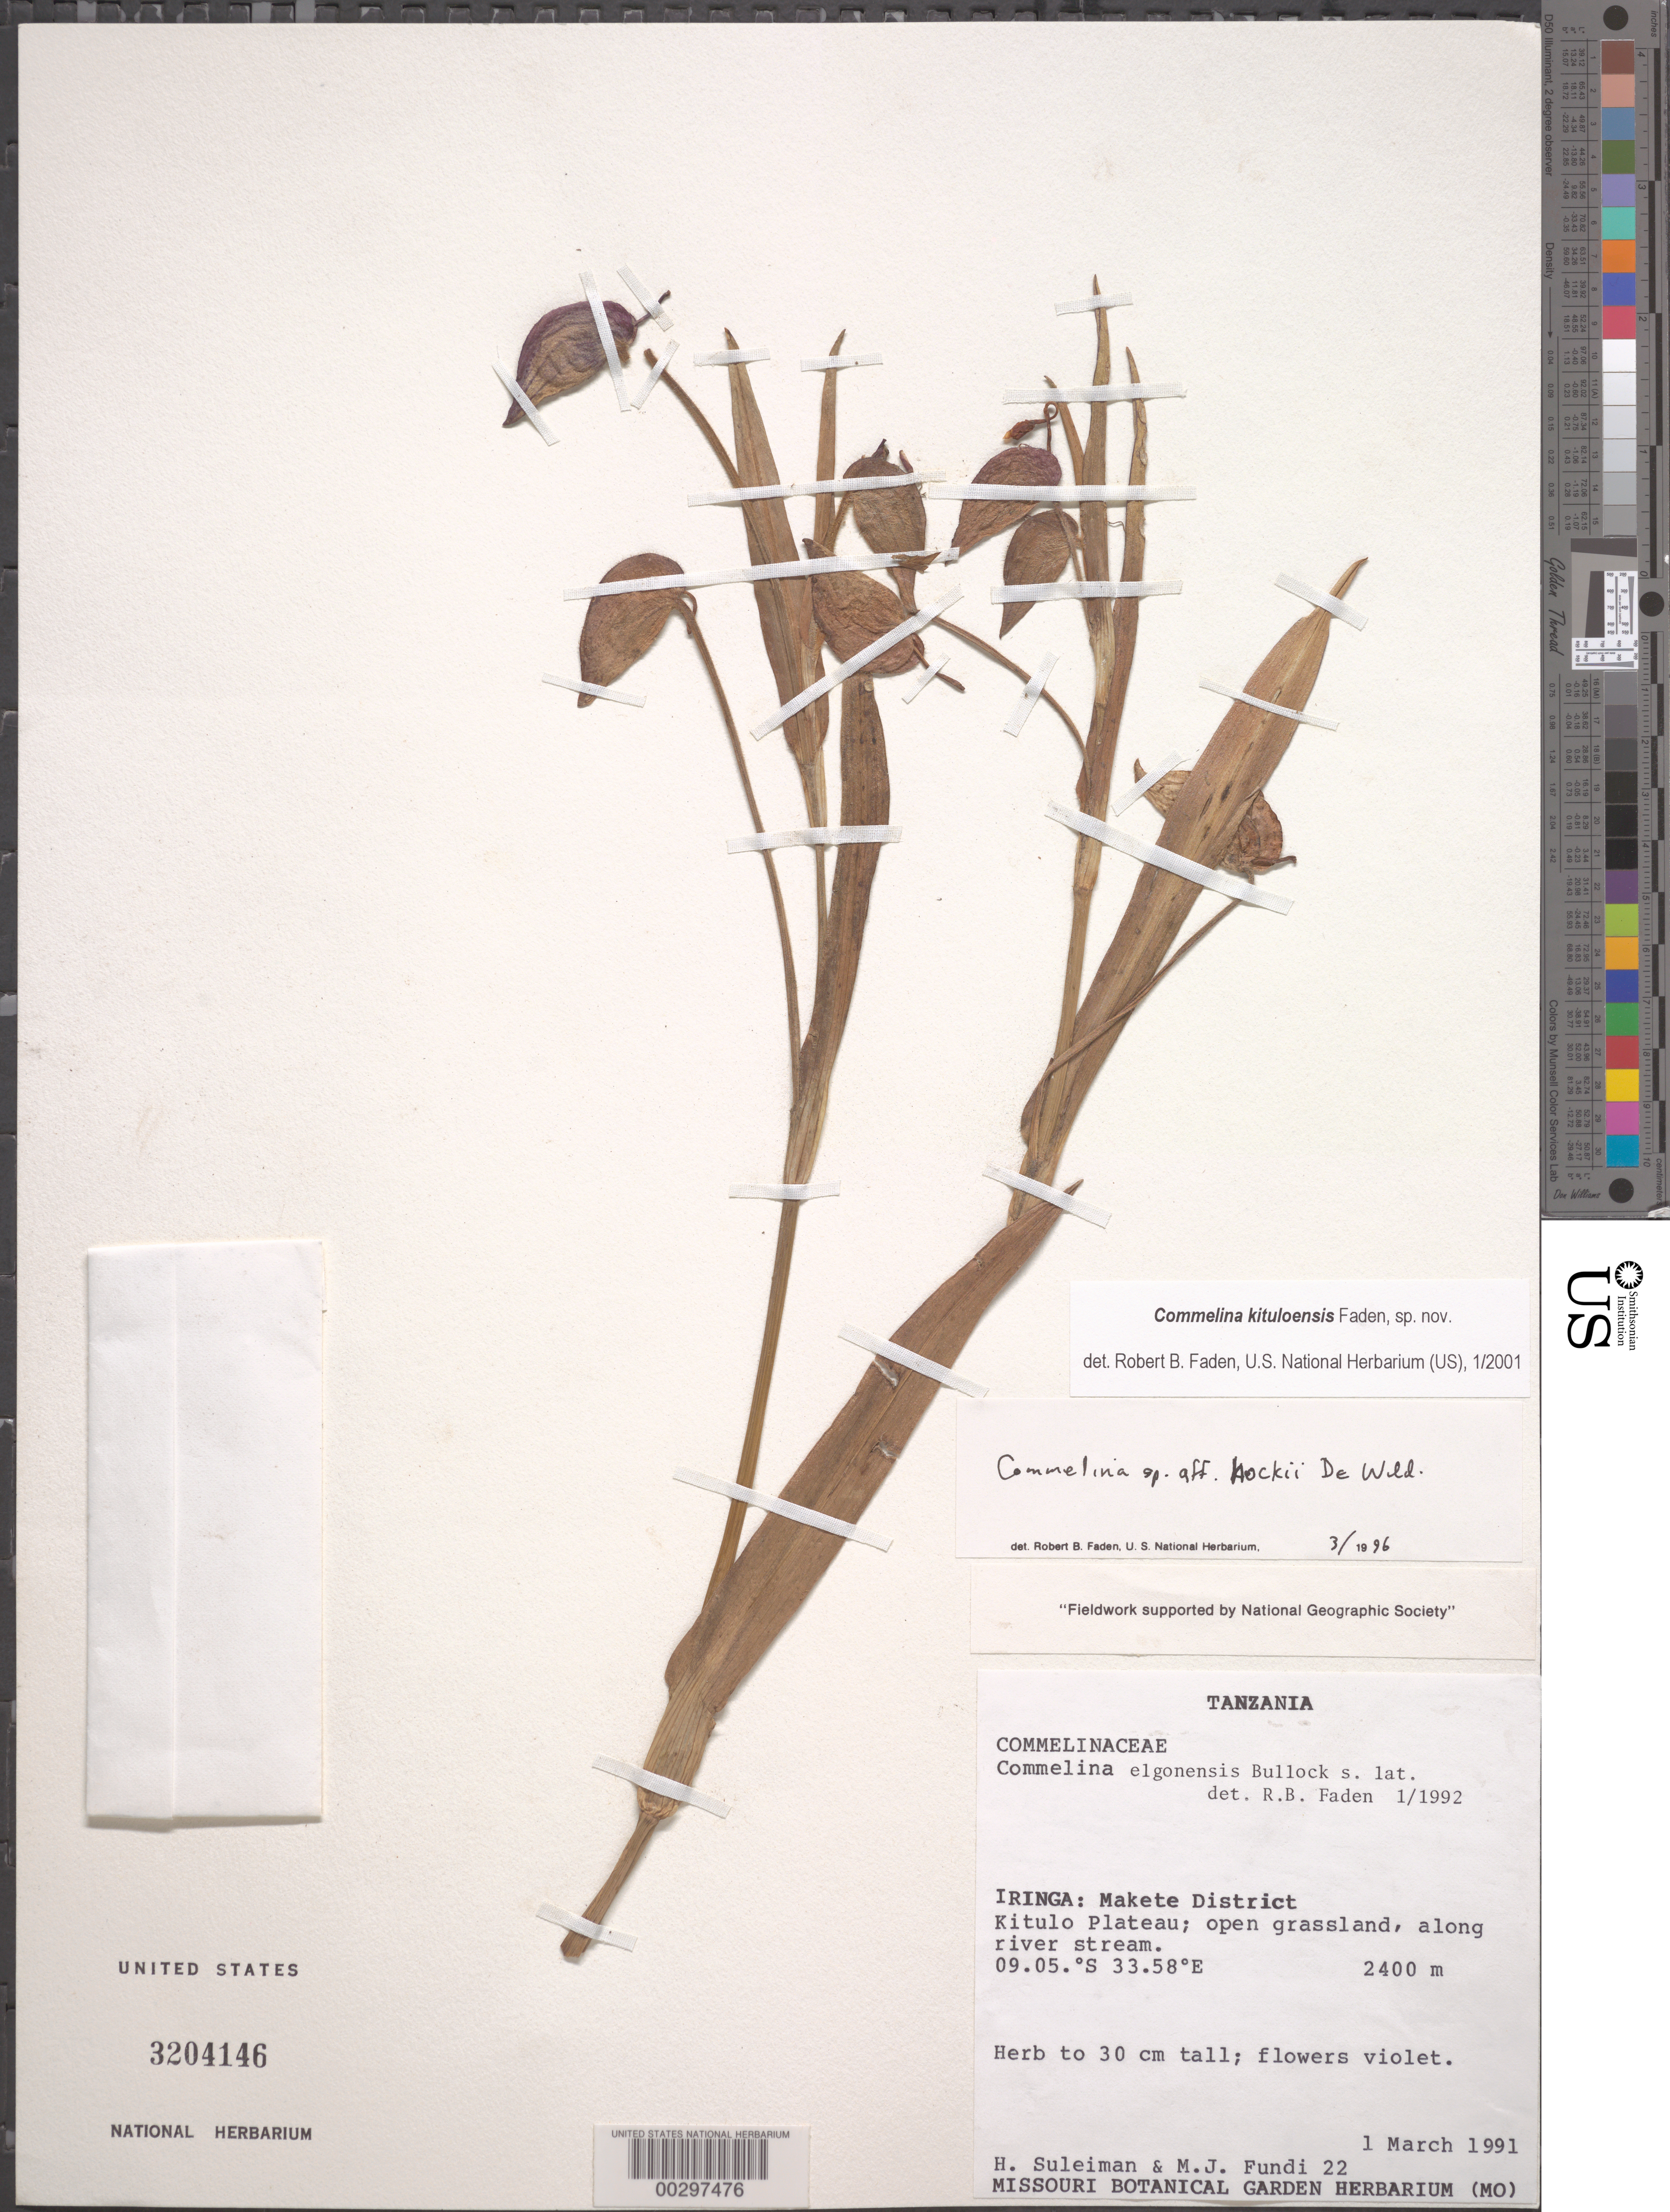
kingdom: Plantae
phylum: Tracheophyta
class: Liliopsida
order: Commelinales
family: Commelinaceae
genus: Commelina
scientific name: Commelina kituloensis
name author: Faden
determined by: Faden, Robert B., (US), Smithsonian Institution - National Museum of Natural History (UNITED STATES)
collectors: H. Suleiman & M. Fundi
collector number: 22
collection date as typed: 01 Mar 1991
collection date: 1991-03-01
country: Tanzania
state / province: Iringa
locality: Makete district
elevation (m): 2400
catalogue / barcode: US 3204146